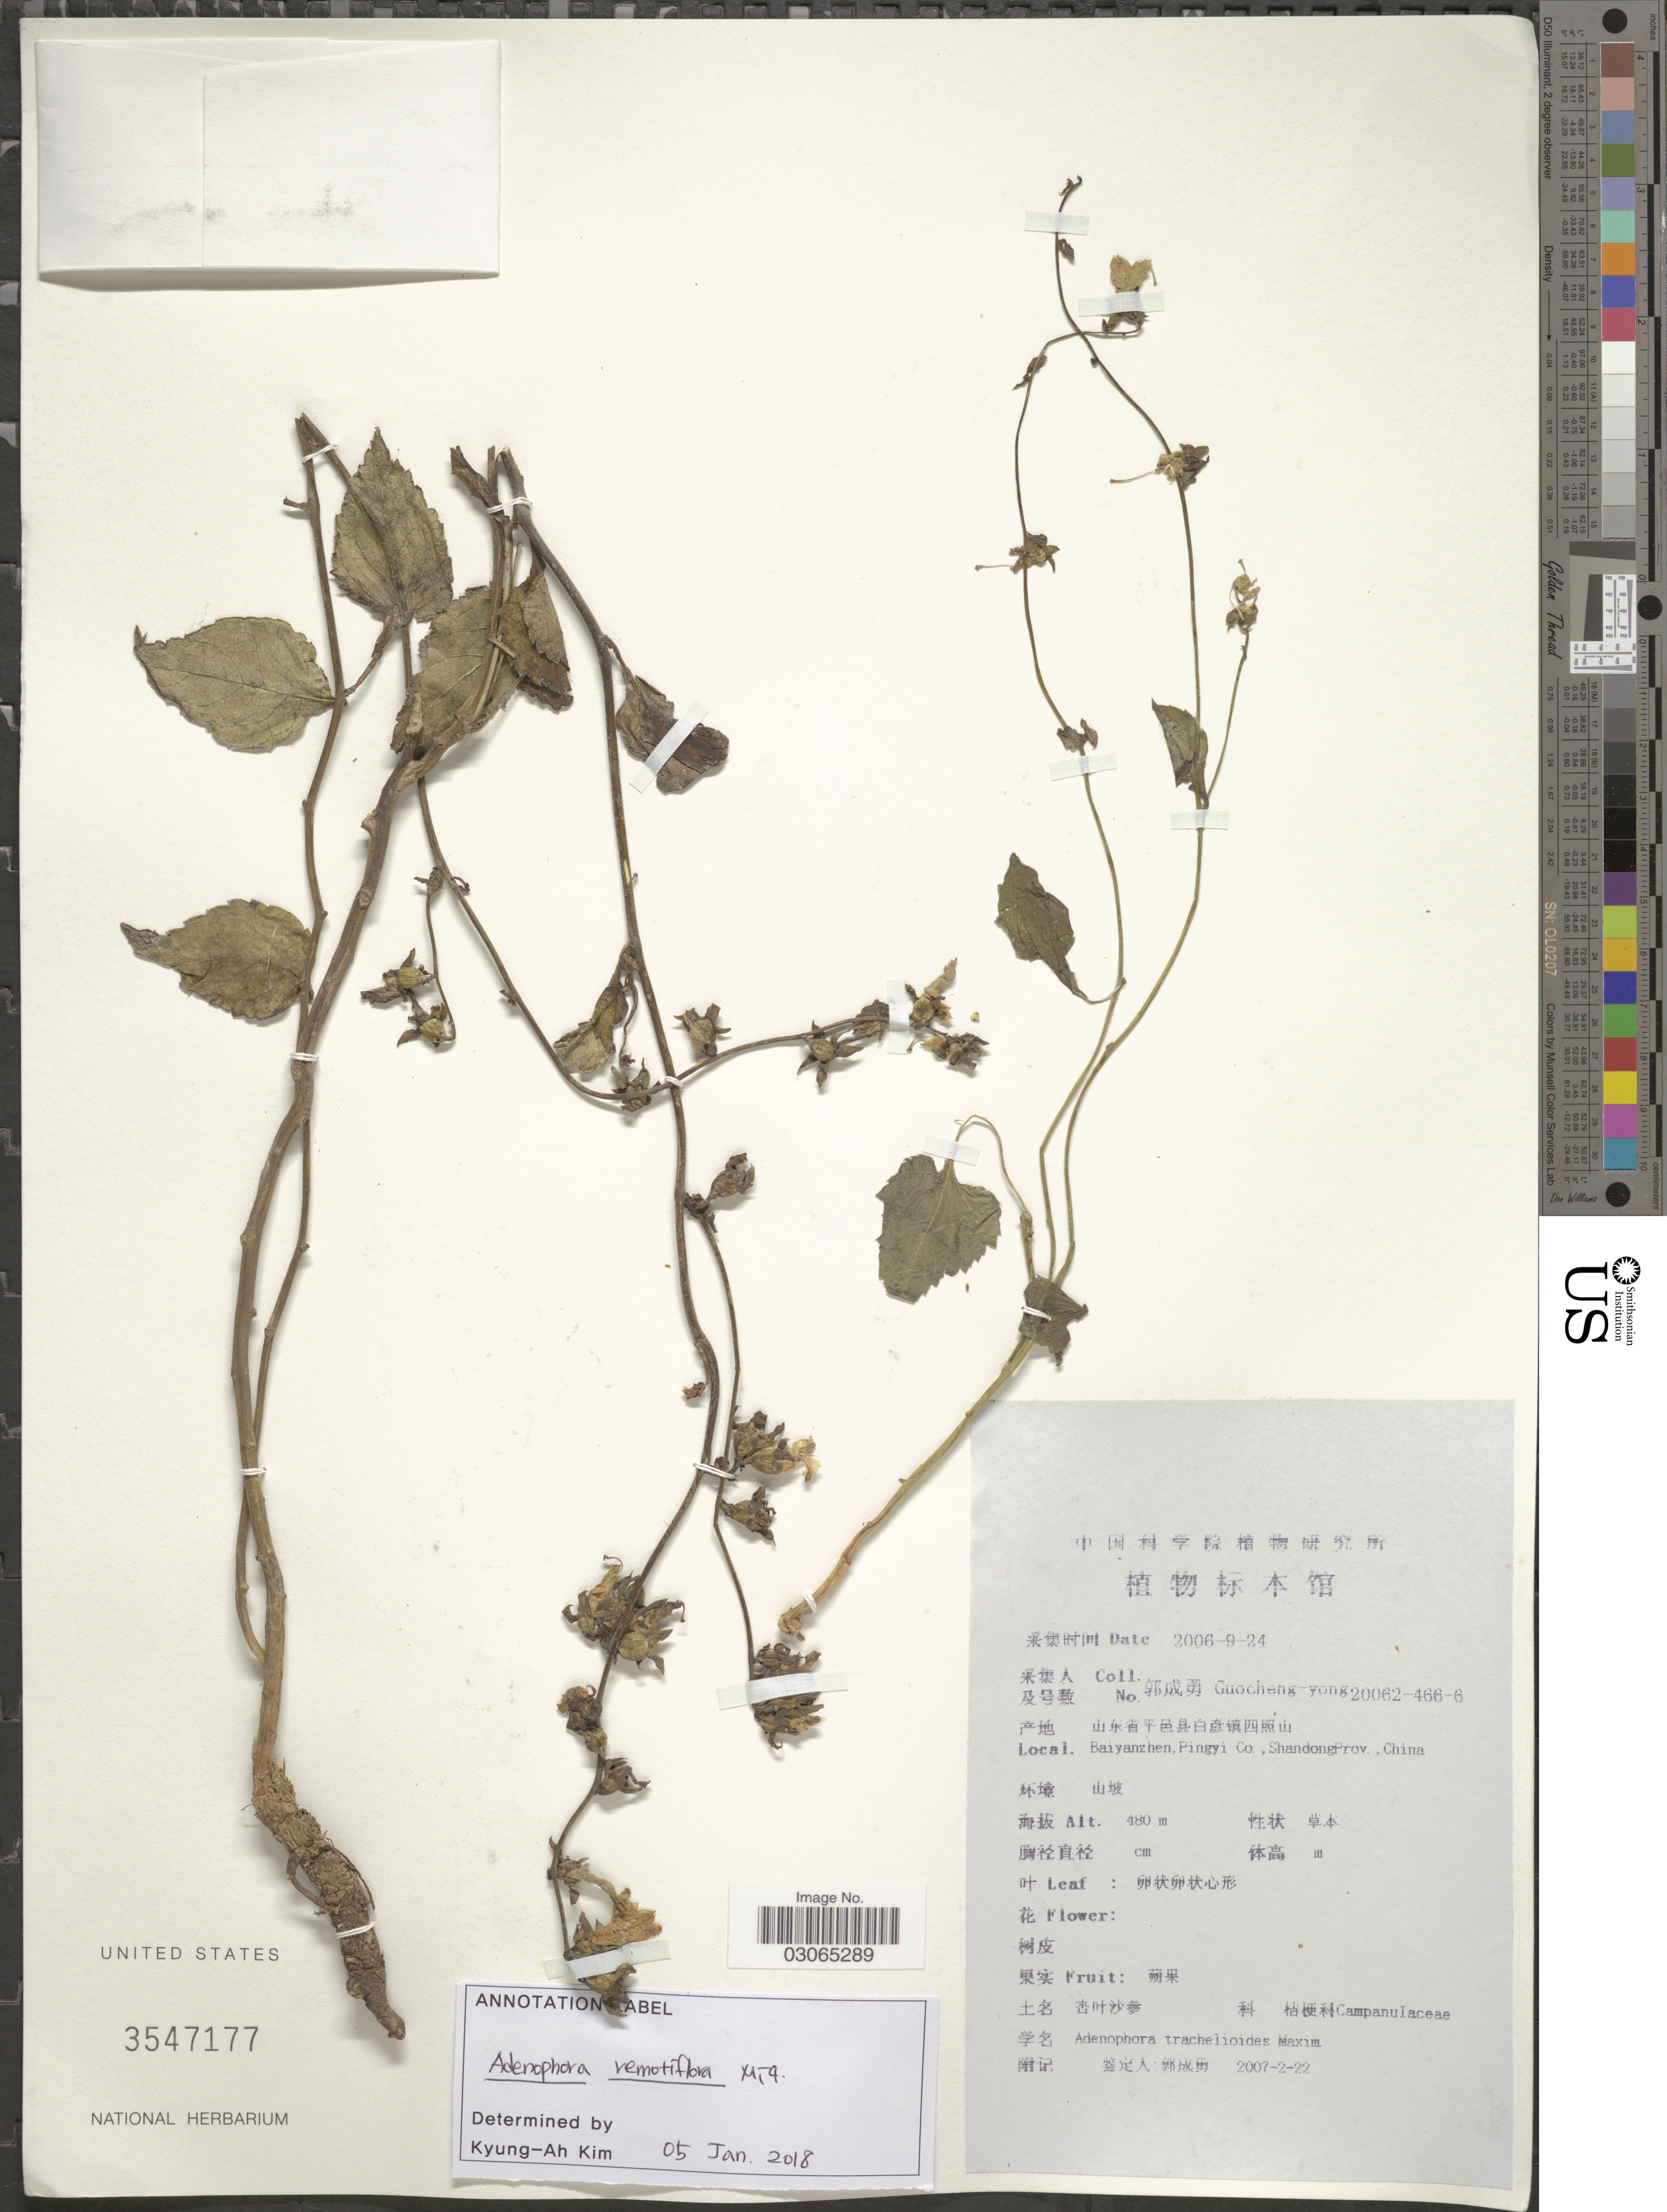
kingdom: Plantae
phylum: Tracheophyta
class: Magnoliopsida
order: Asterales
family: Campanulaceae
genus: Adenophora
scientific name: Adenophora remotiflora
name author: (Siebold & Zucc.) Miq.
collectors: Guo cheng-yong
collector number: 20062-466-6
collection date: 2006-09-24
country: China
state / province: Shandong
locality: Baiyanzhen, Pingyi Co.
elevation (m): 480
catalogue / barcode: US 3547177